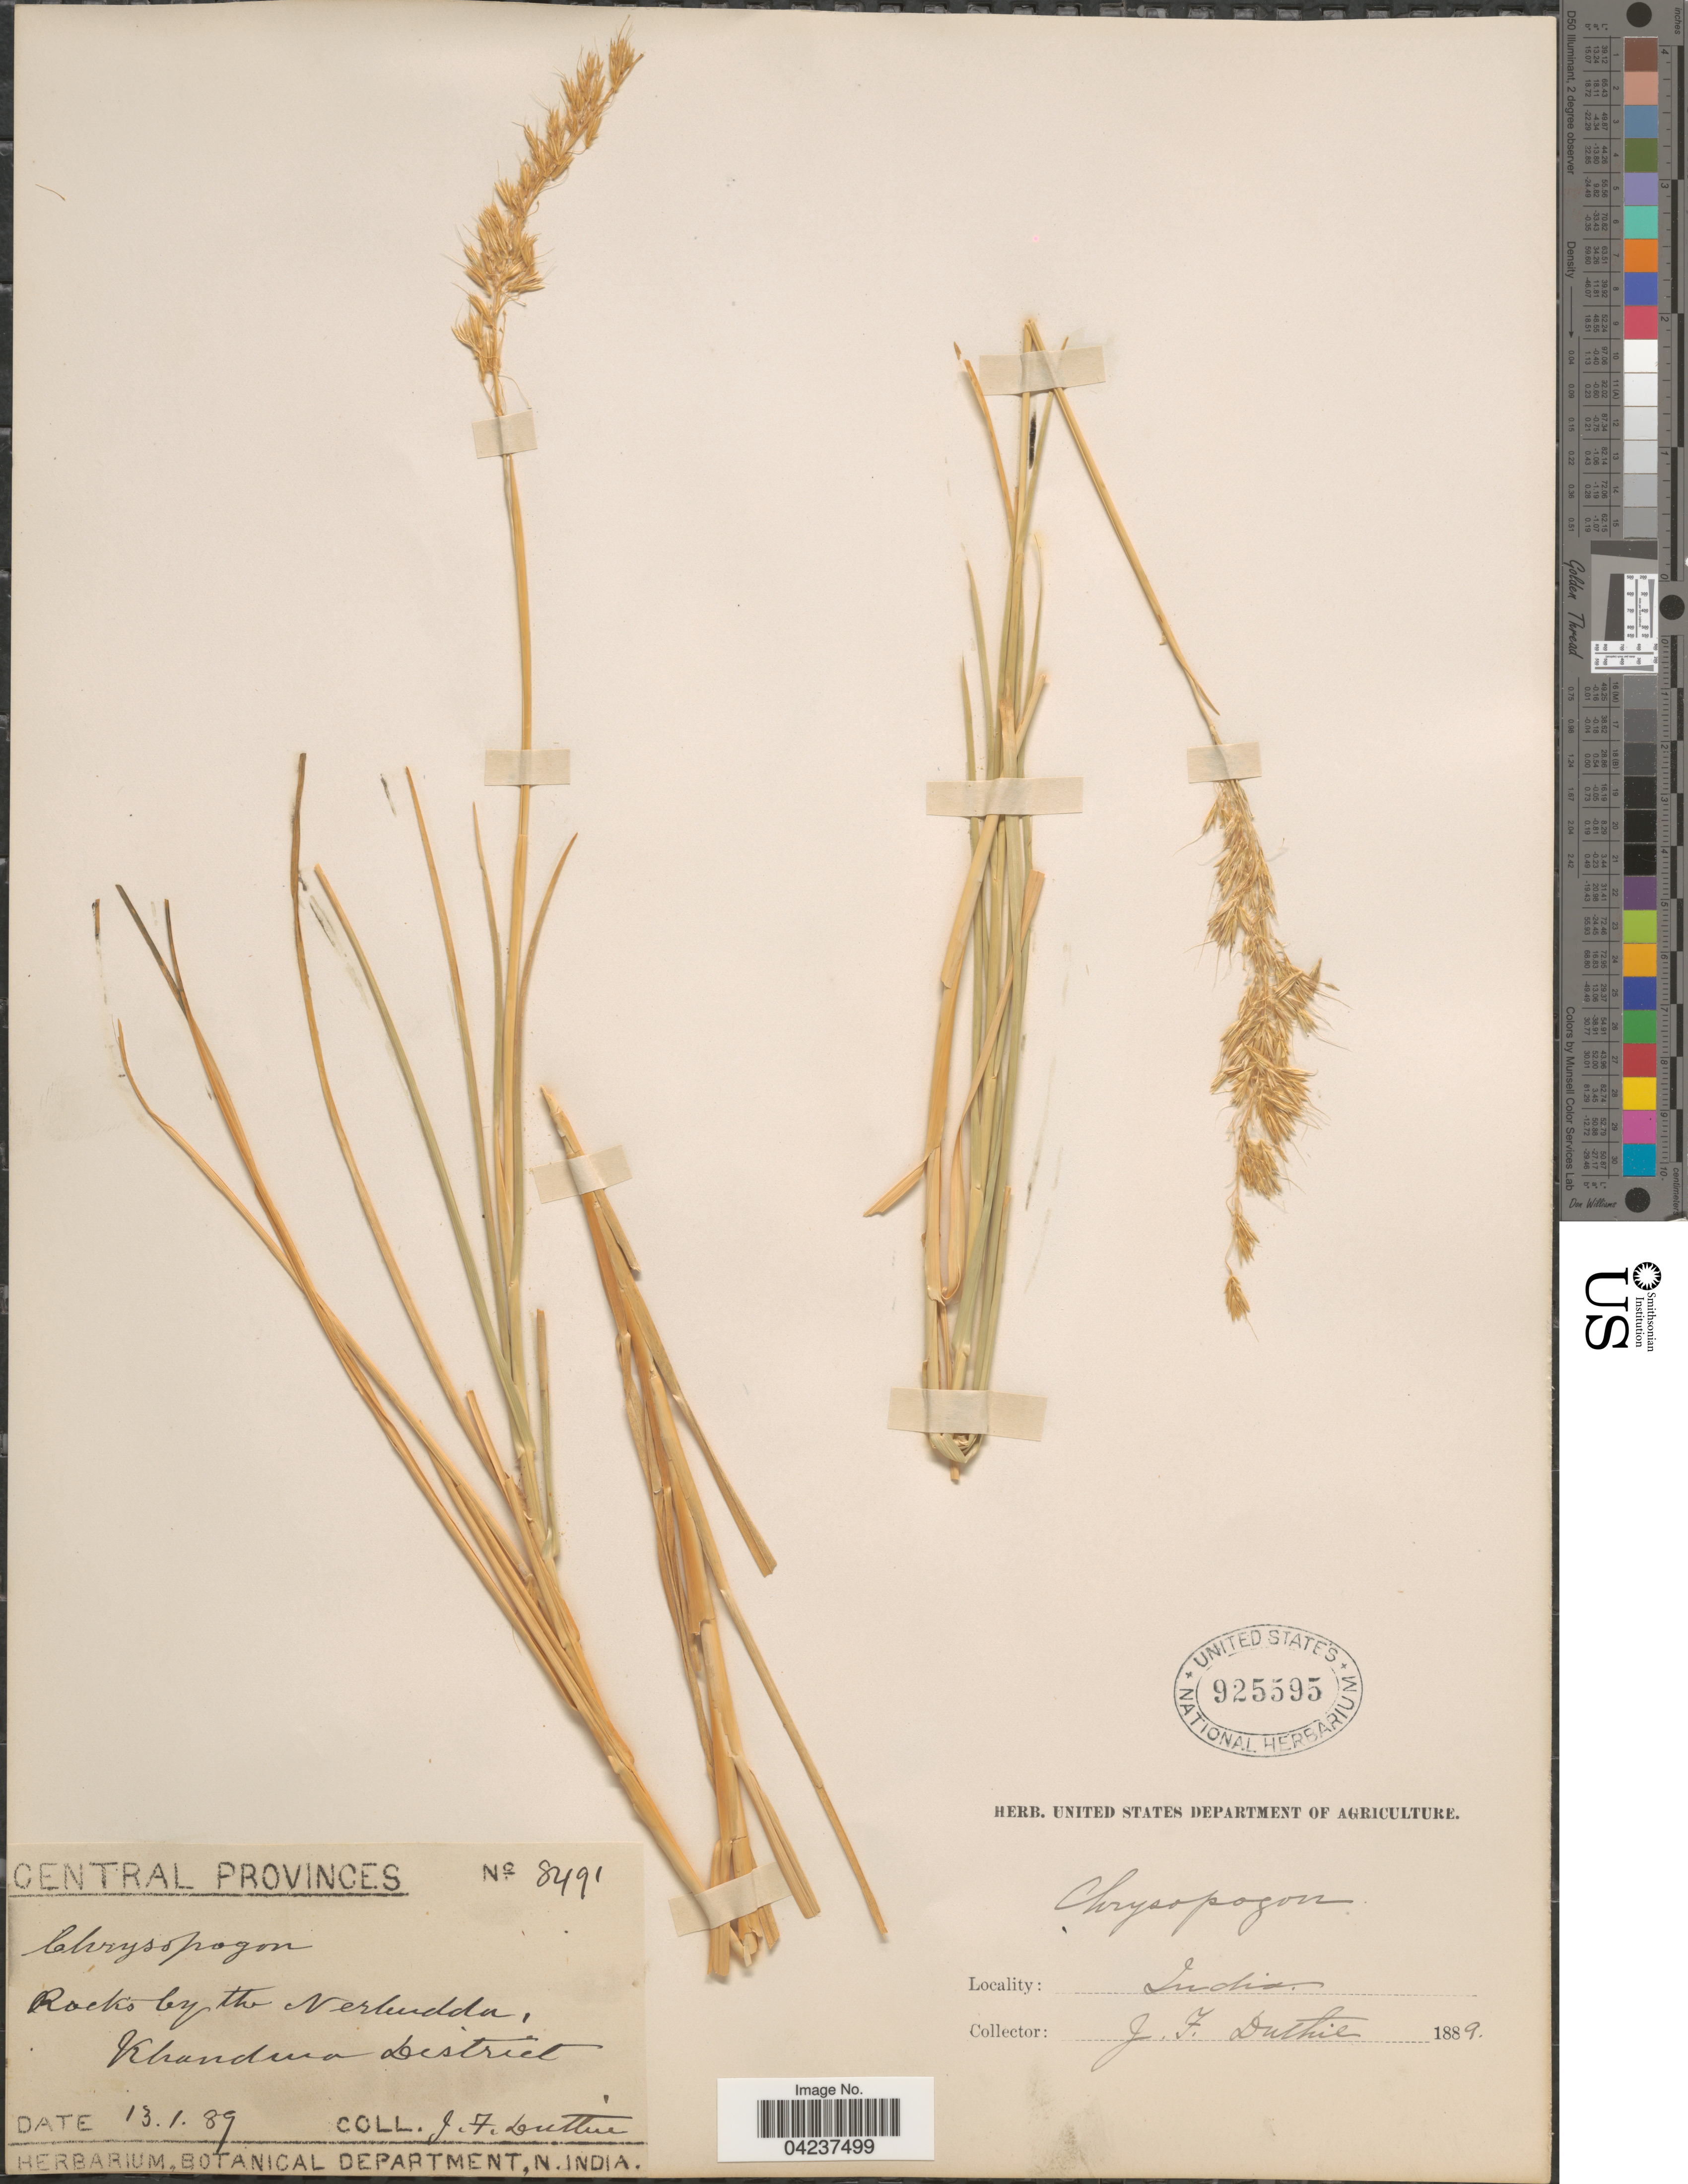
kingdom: Plantae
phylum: Tracheophyta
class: Liliopsida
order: Poales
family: Poaceae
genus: Chrysopogon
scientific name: Chrysopogon sp.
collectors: J. F. Duthie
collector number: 8491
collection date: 1889-01-13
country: India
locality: Central Provinces. Rocks by the Nerbudda, Khandwa District.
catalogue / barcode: US 925595